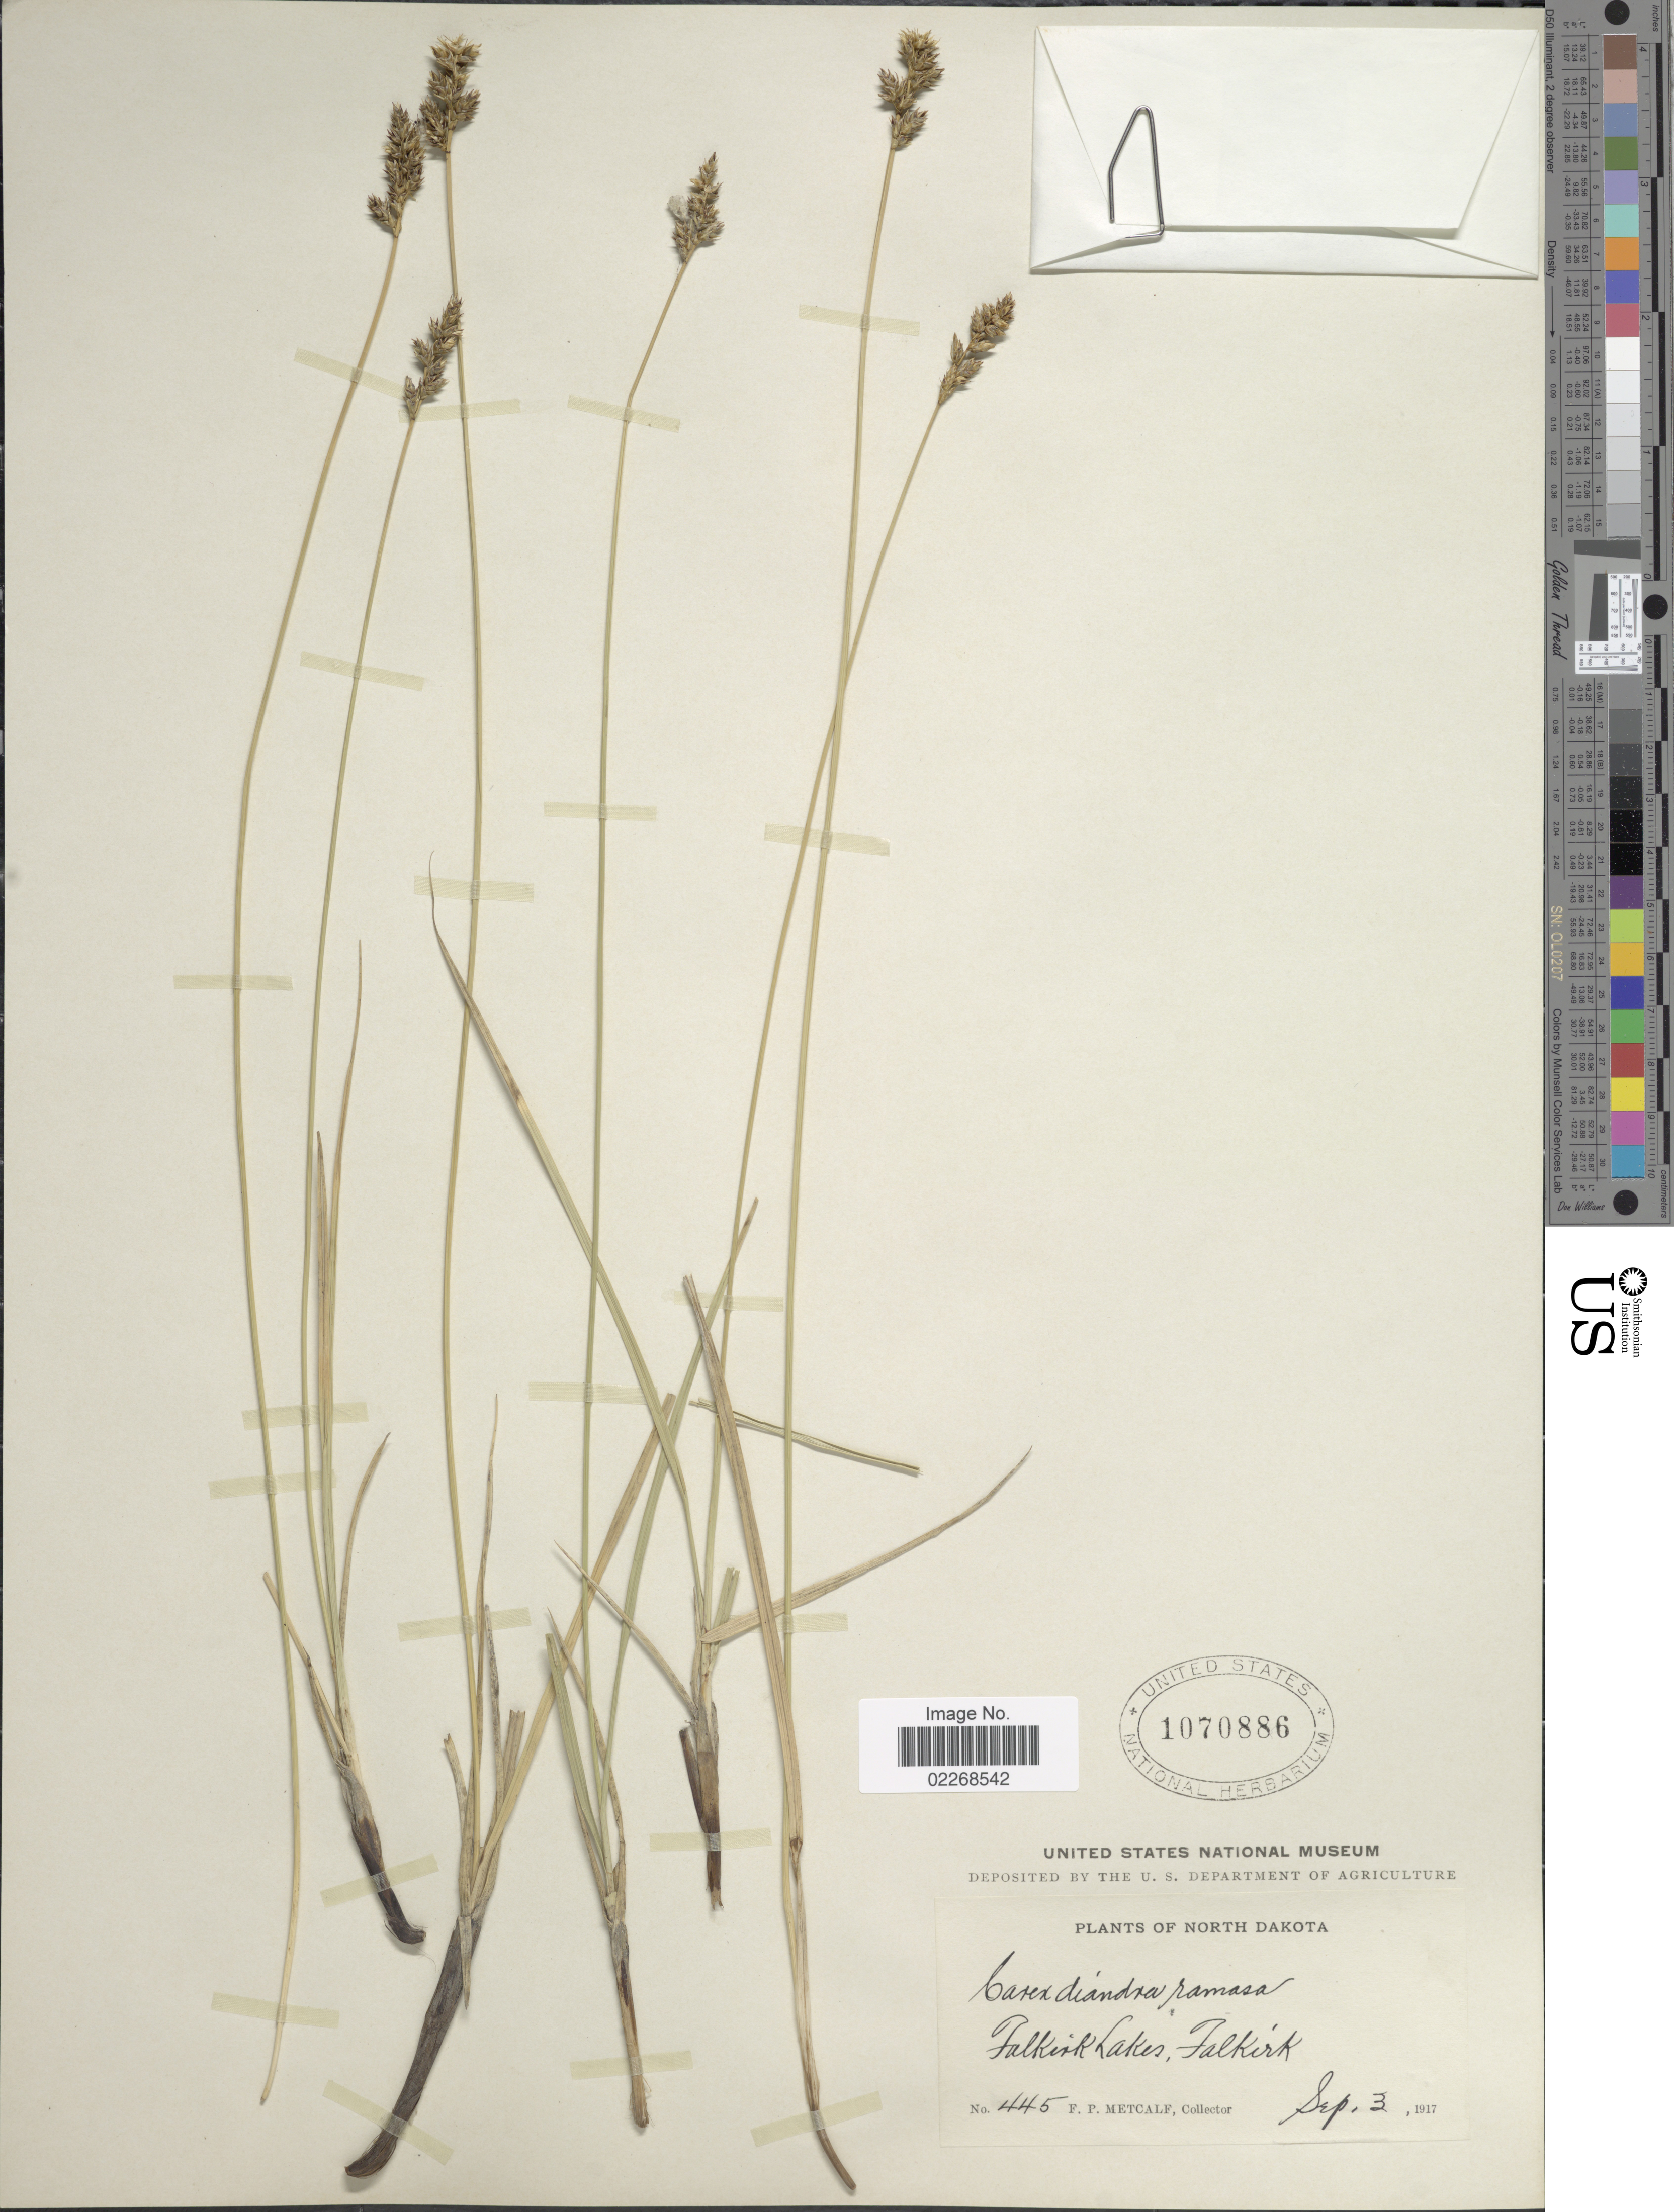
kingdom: Plantae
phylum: Tracheophyta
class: Liliopsida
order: Poales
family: Cyperaceae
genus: Carex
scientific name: Carex diandra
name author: Schrank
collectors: F. Metcalf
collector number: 445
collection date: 1917-09-03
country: United States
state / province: North Dakota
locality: Falkirk Lakes, Falkirk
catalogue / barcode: US 1070886